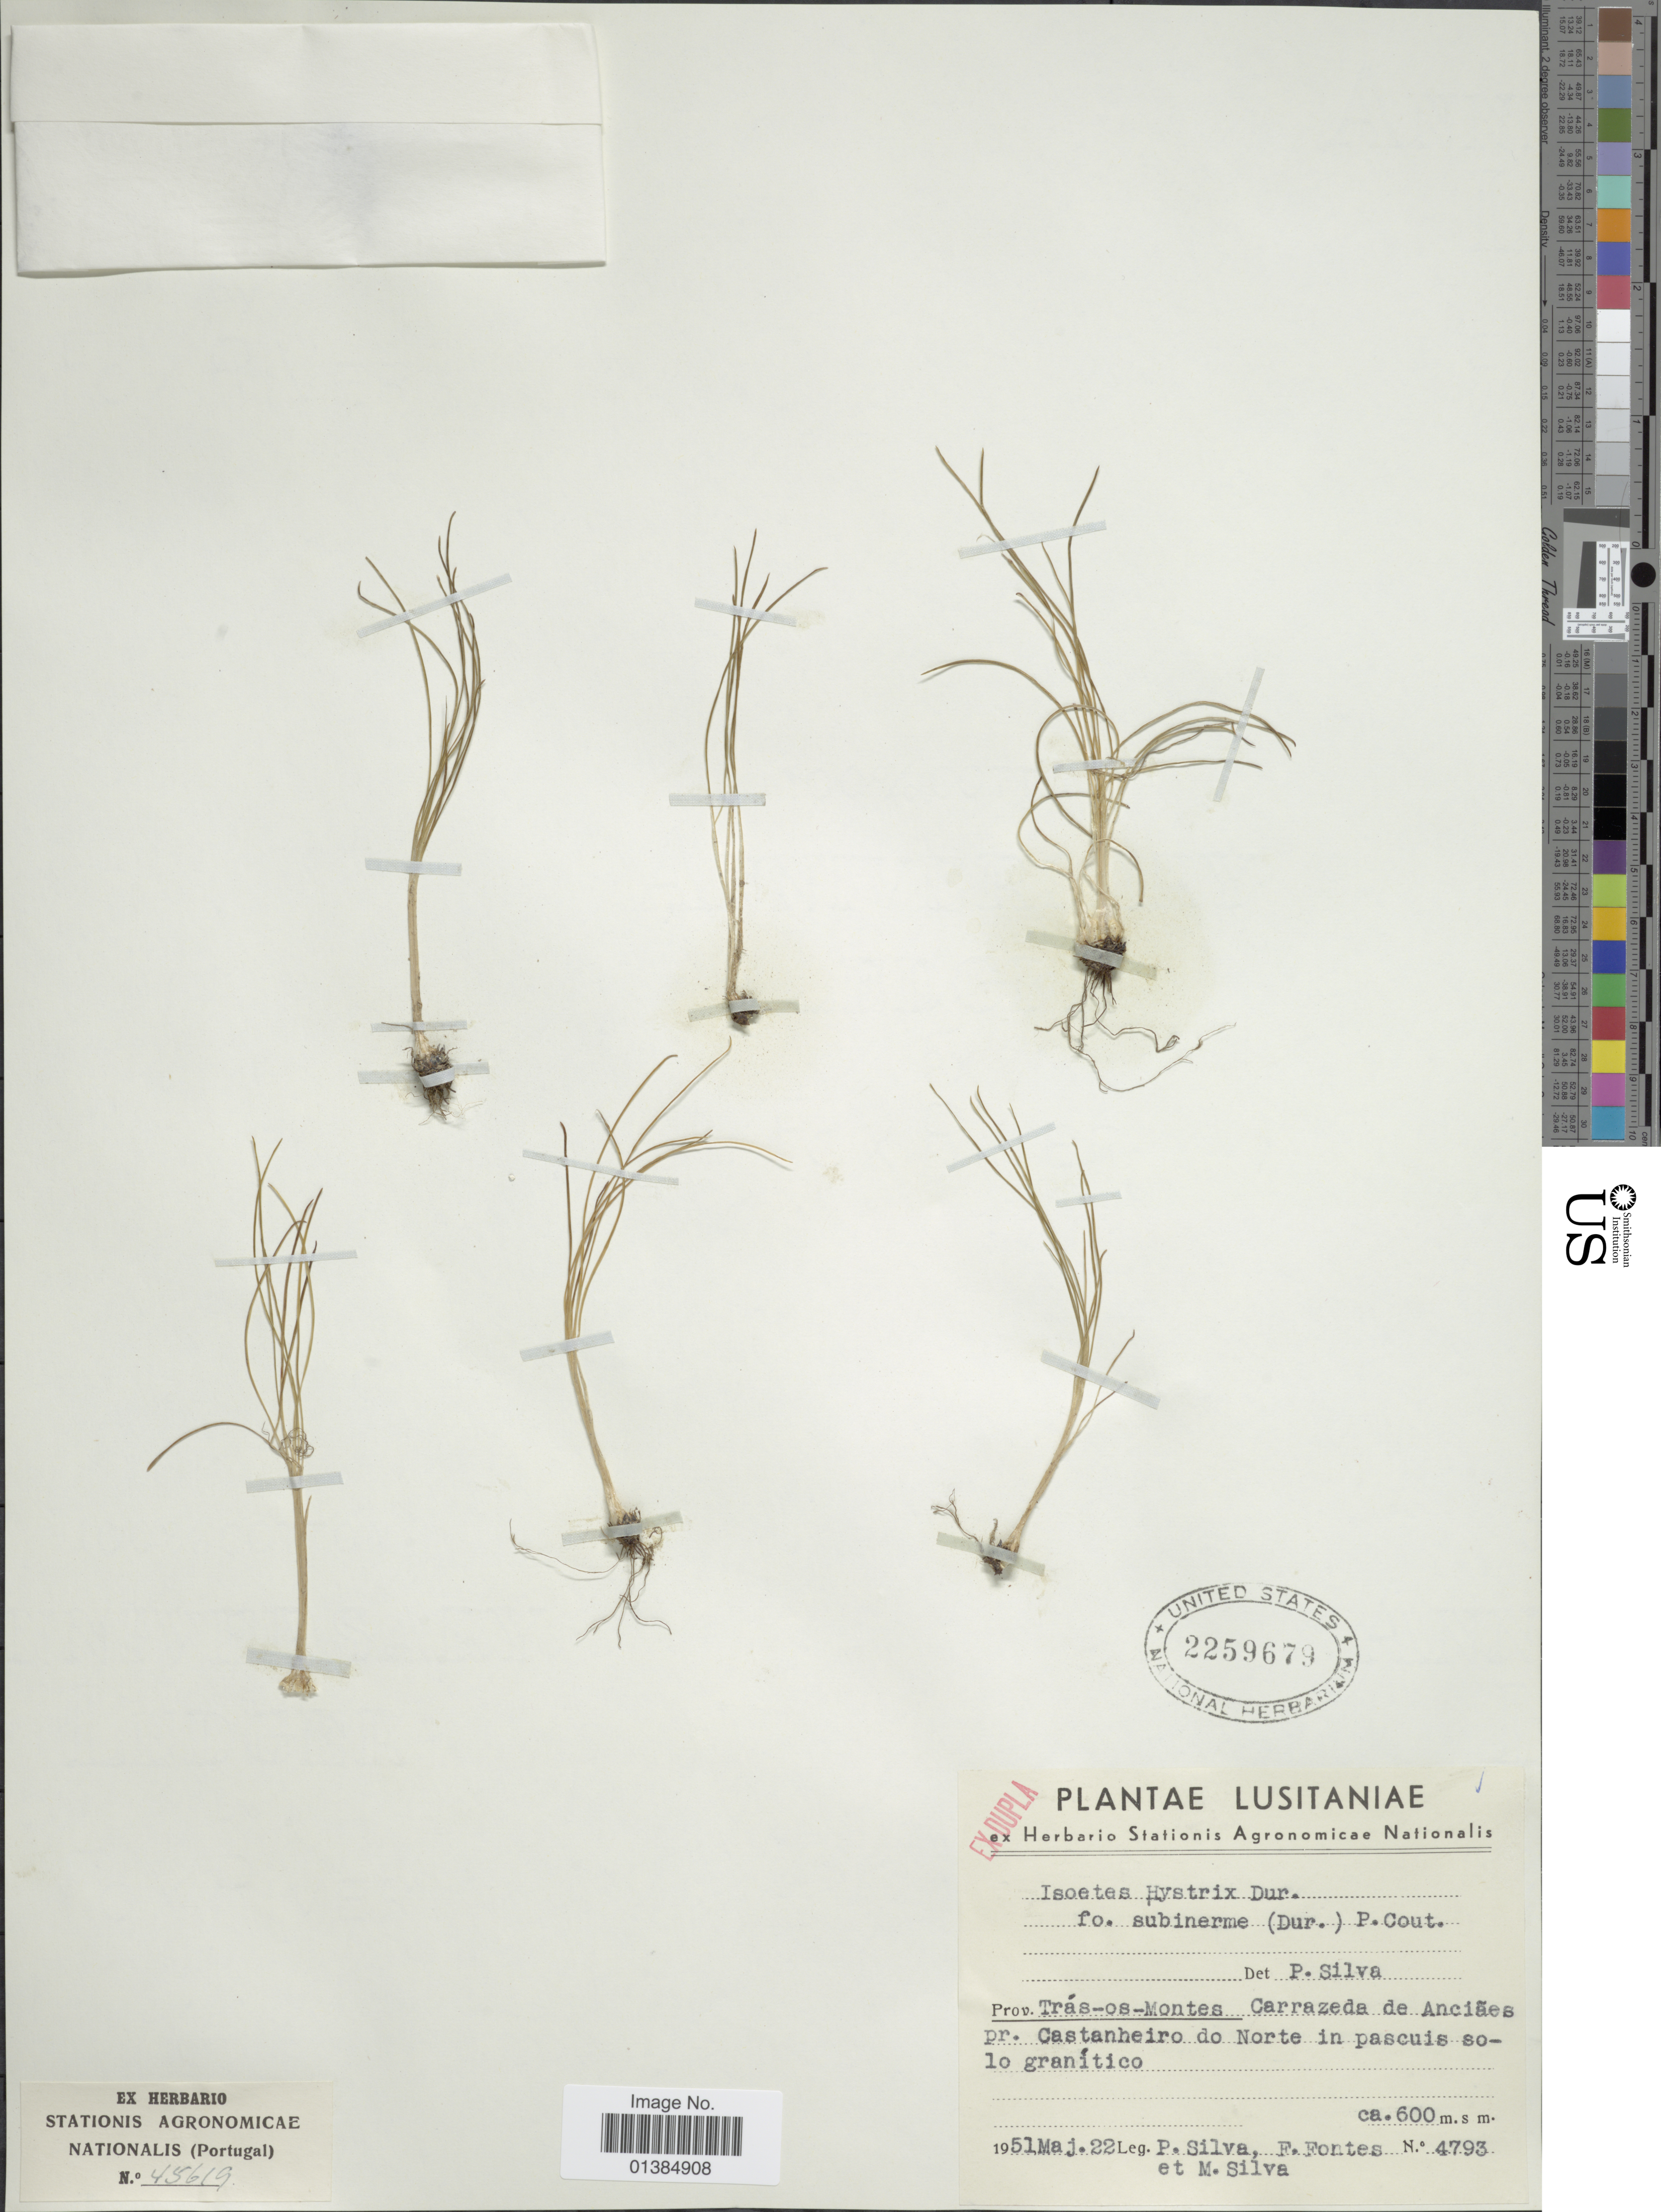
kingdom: Plantae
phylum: Tracheophyta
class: Lycopodiopsida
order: Isoetales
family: Isoetaceae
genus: Isoetes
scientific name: Isoetes histrix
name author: Bory & Durieu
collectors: P. Silva, Fontes, F. & M. Silva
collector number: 4793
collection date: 1951-05-22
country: Portugal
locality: Prov. Trás-os-Montes. Carrazeda de Anciães pr. Castanheiro do Norte in pascuis solo granítico.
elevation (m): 600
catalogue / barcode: US 2259679